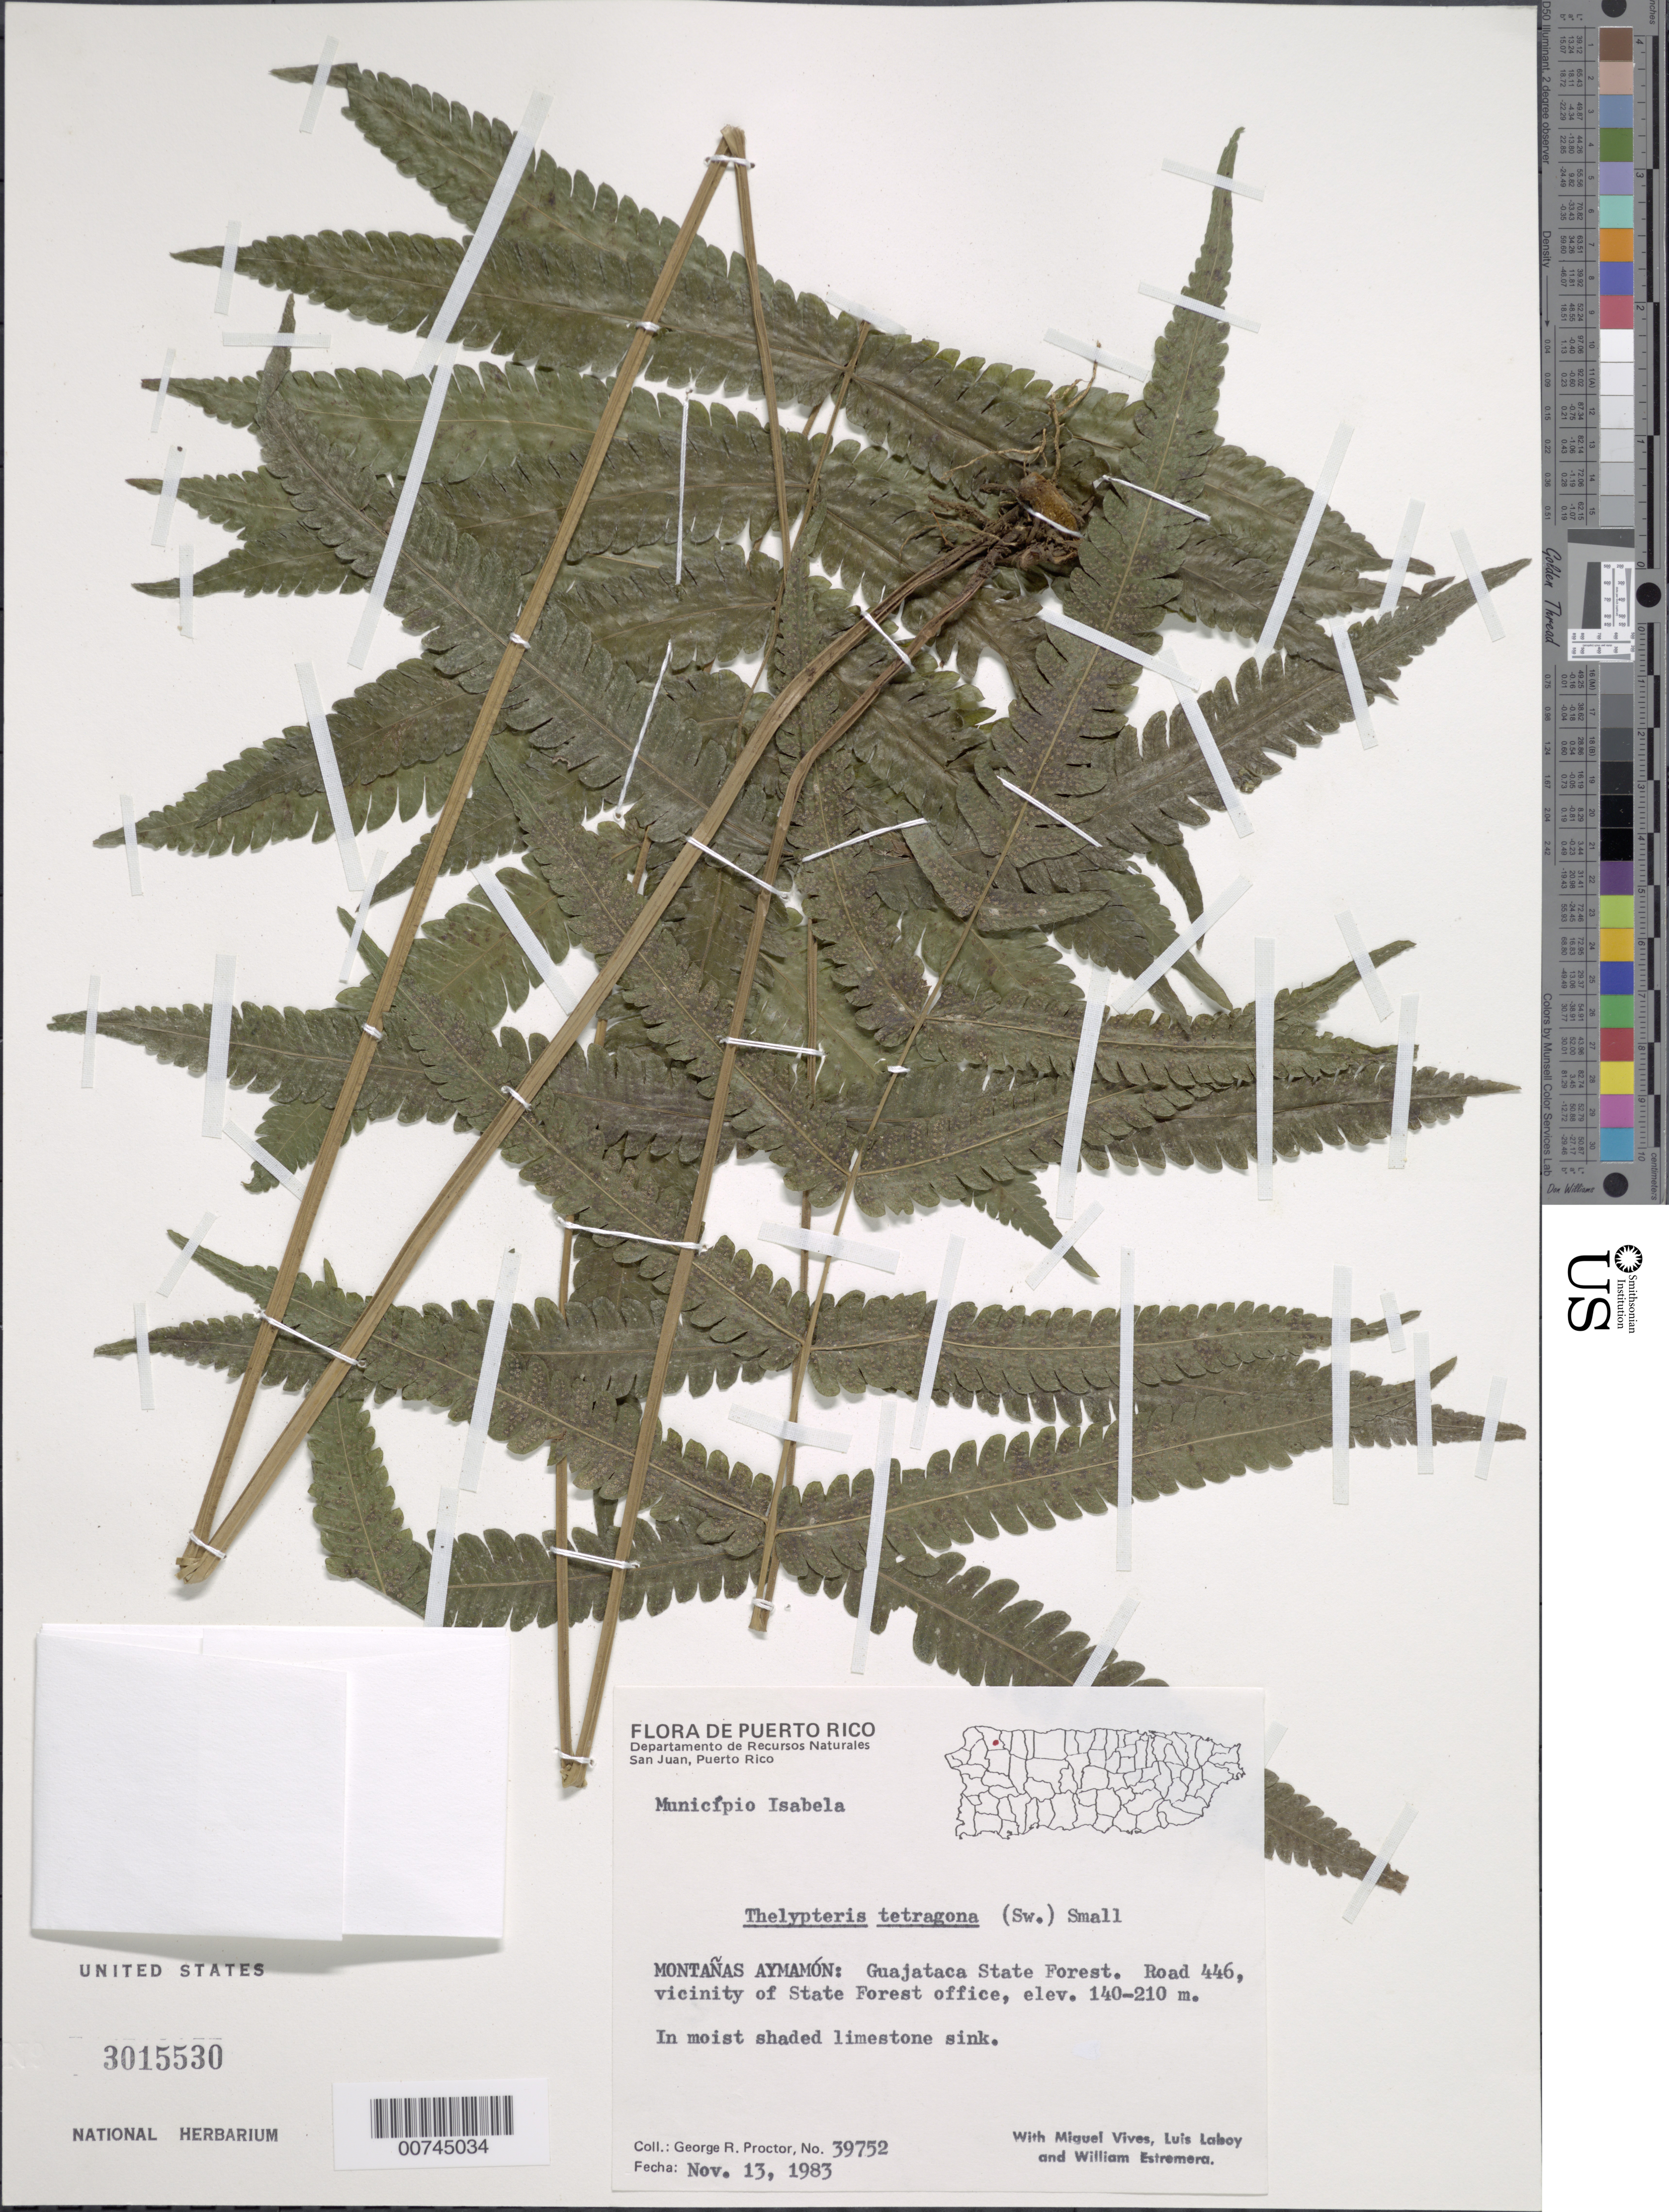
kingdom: Plantae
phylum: Tracheophyta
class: Polypodiopsida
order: Polypodiales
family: Thelypteridaceae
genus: Goniopteris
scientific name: Goniopteris subtetragona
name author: (Link) Vareschi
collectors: G. R. Proctor, M. Vives, L. Laboy & W. Estremera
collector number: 39752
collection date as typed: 13 Nov 1983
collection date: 1983-11-13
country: Puerto Rico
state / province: Isabela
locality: Montañas Aymamón: Guajataca State Forest. Road 446, vicinity of State Forest Office. Municipio Isabela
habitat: In moist shaded limestone sink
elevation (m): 140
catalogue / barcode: US 3015530